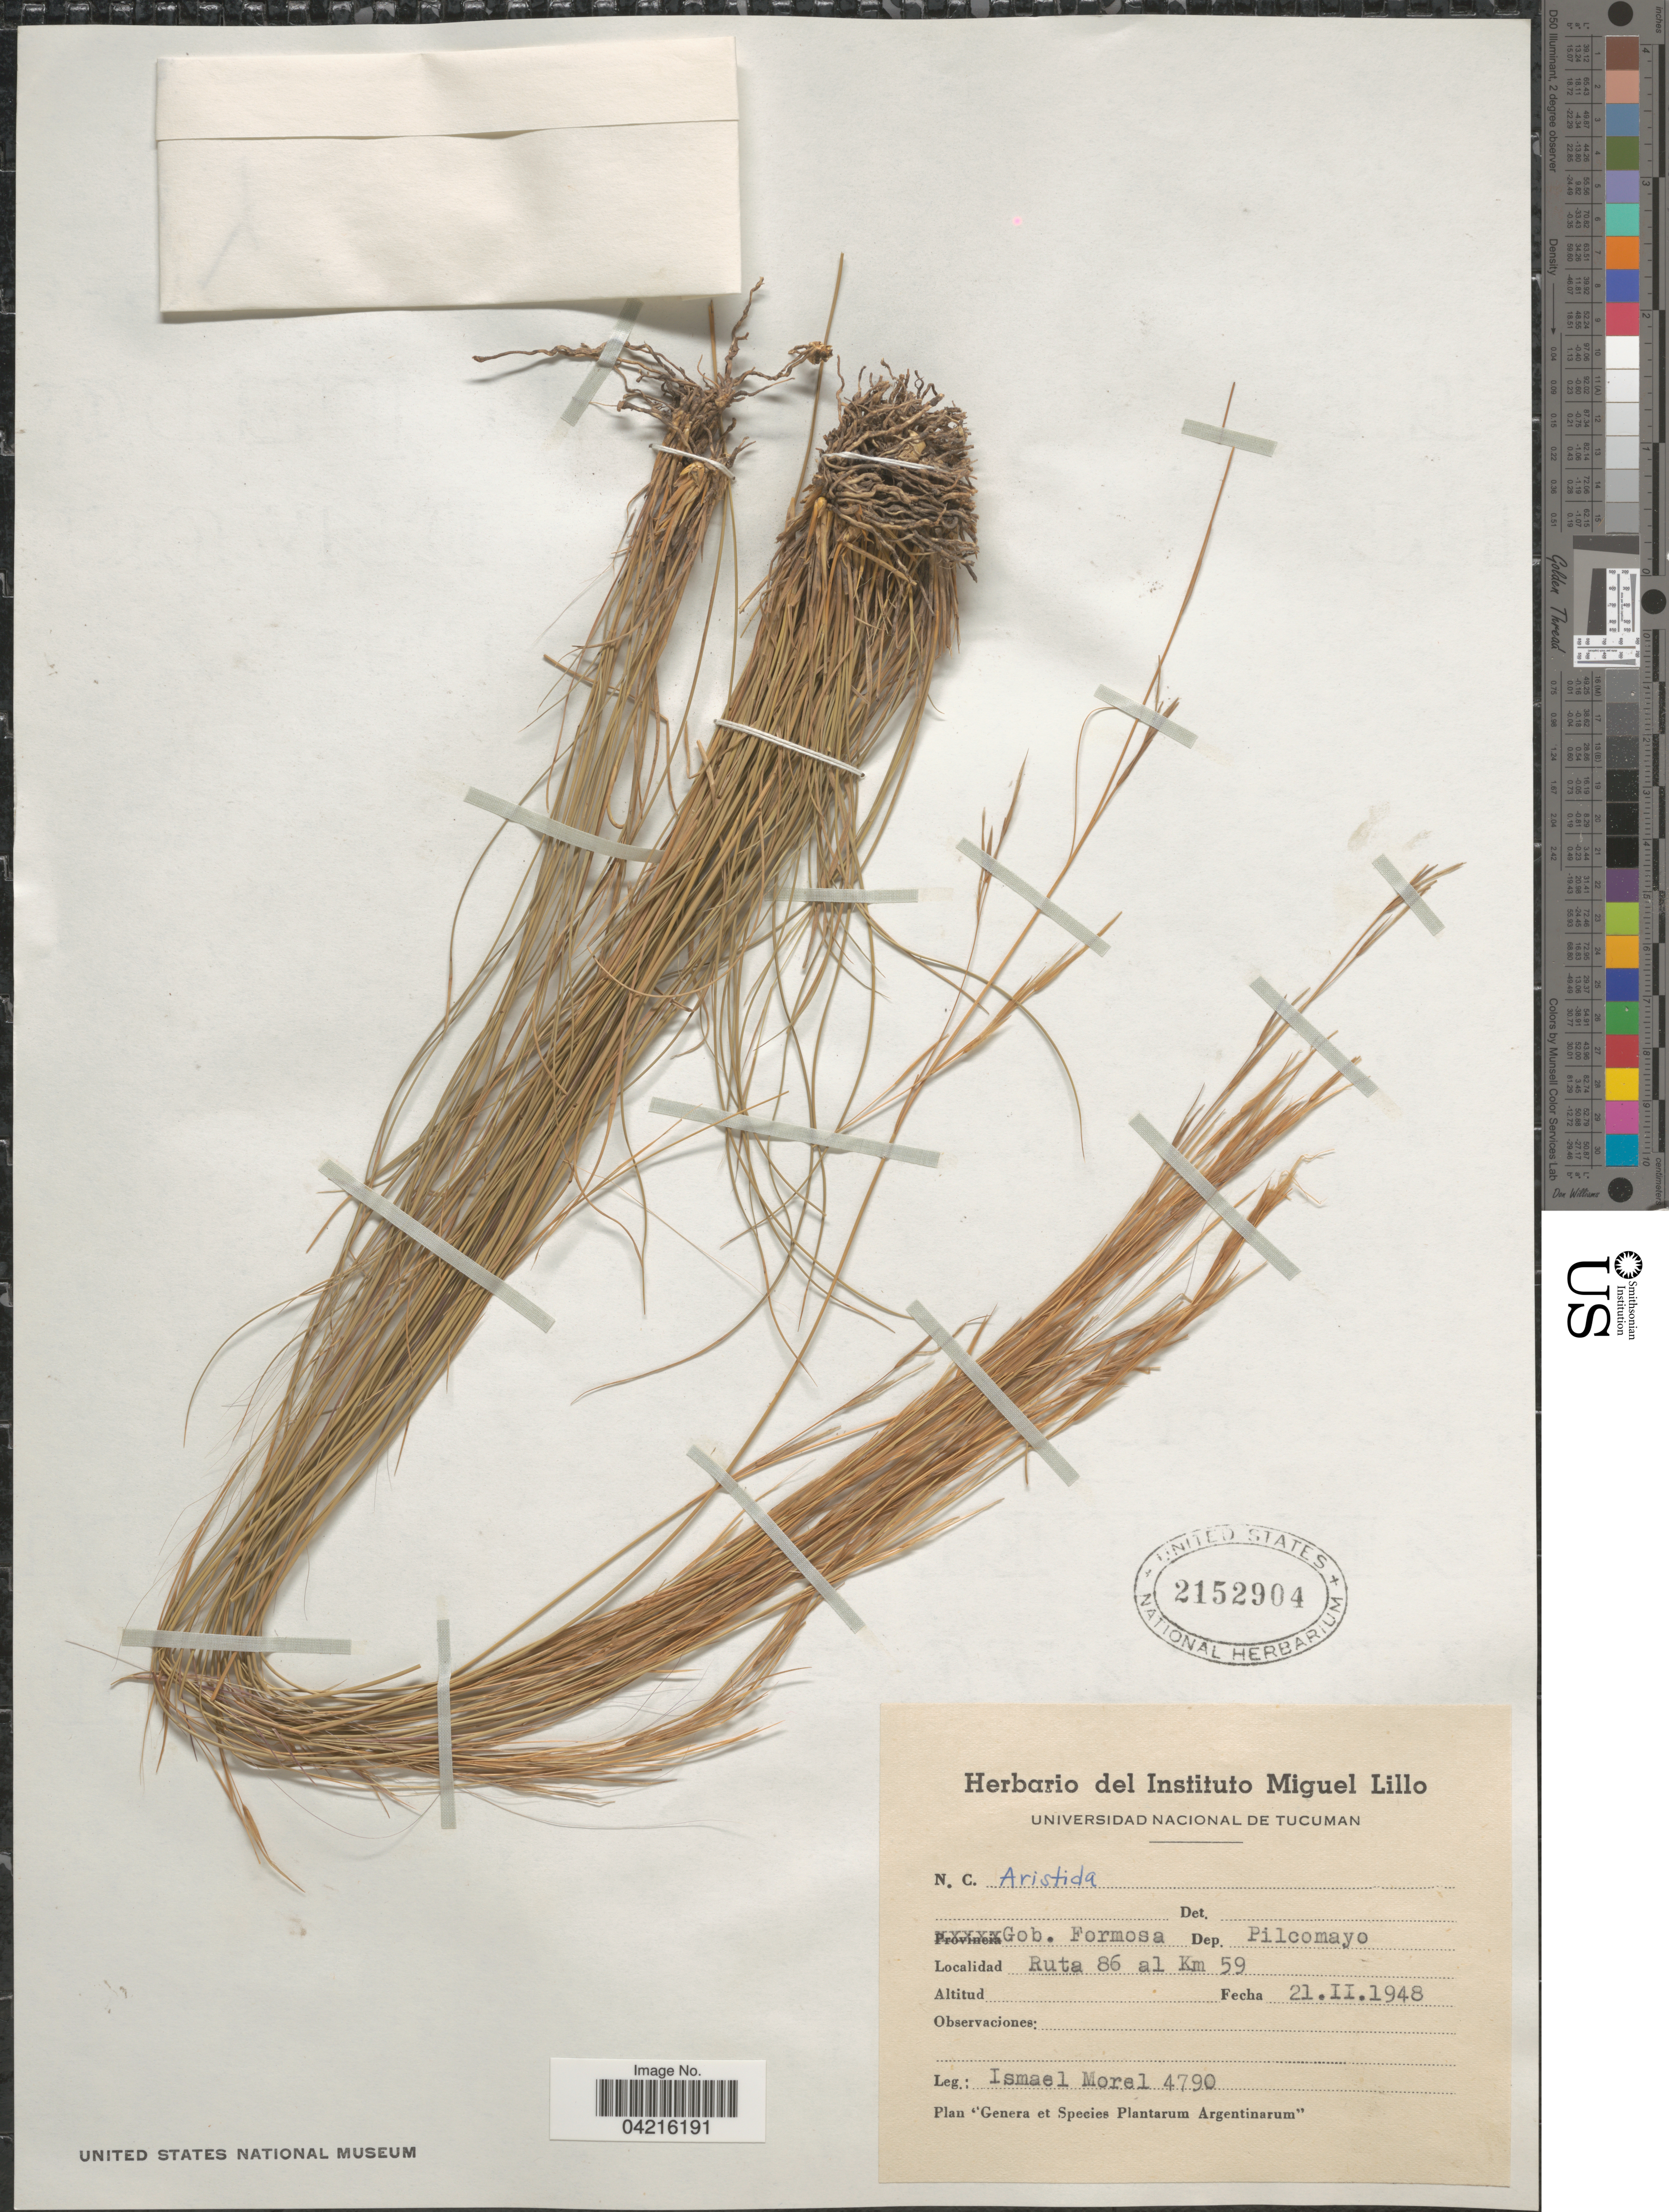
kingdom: Plantae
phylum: Tracheophyta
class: Liliopsida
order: Poales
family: Poaceae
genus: Aristida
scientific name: Aristida sp.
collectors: I. Morel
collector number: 4790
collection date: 1948-02-21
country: Argentina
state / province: Formosa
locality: Gob. Formosa. Dep. Pilcomayo. Ruta 86 al Km 59.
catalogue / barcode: US 2152904